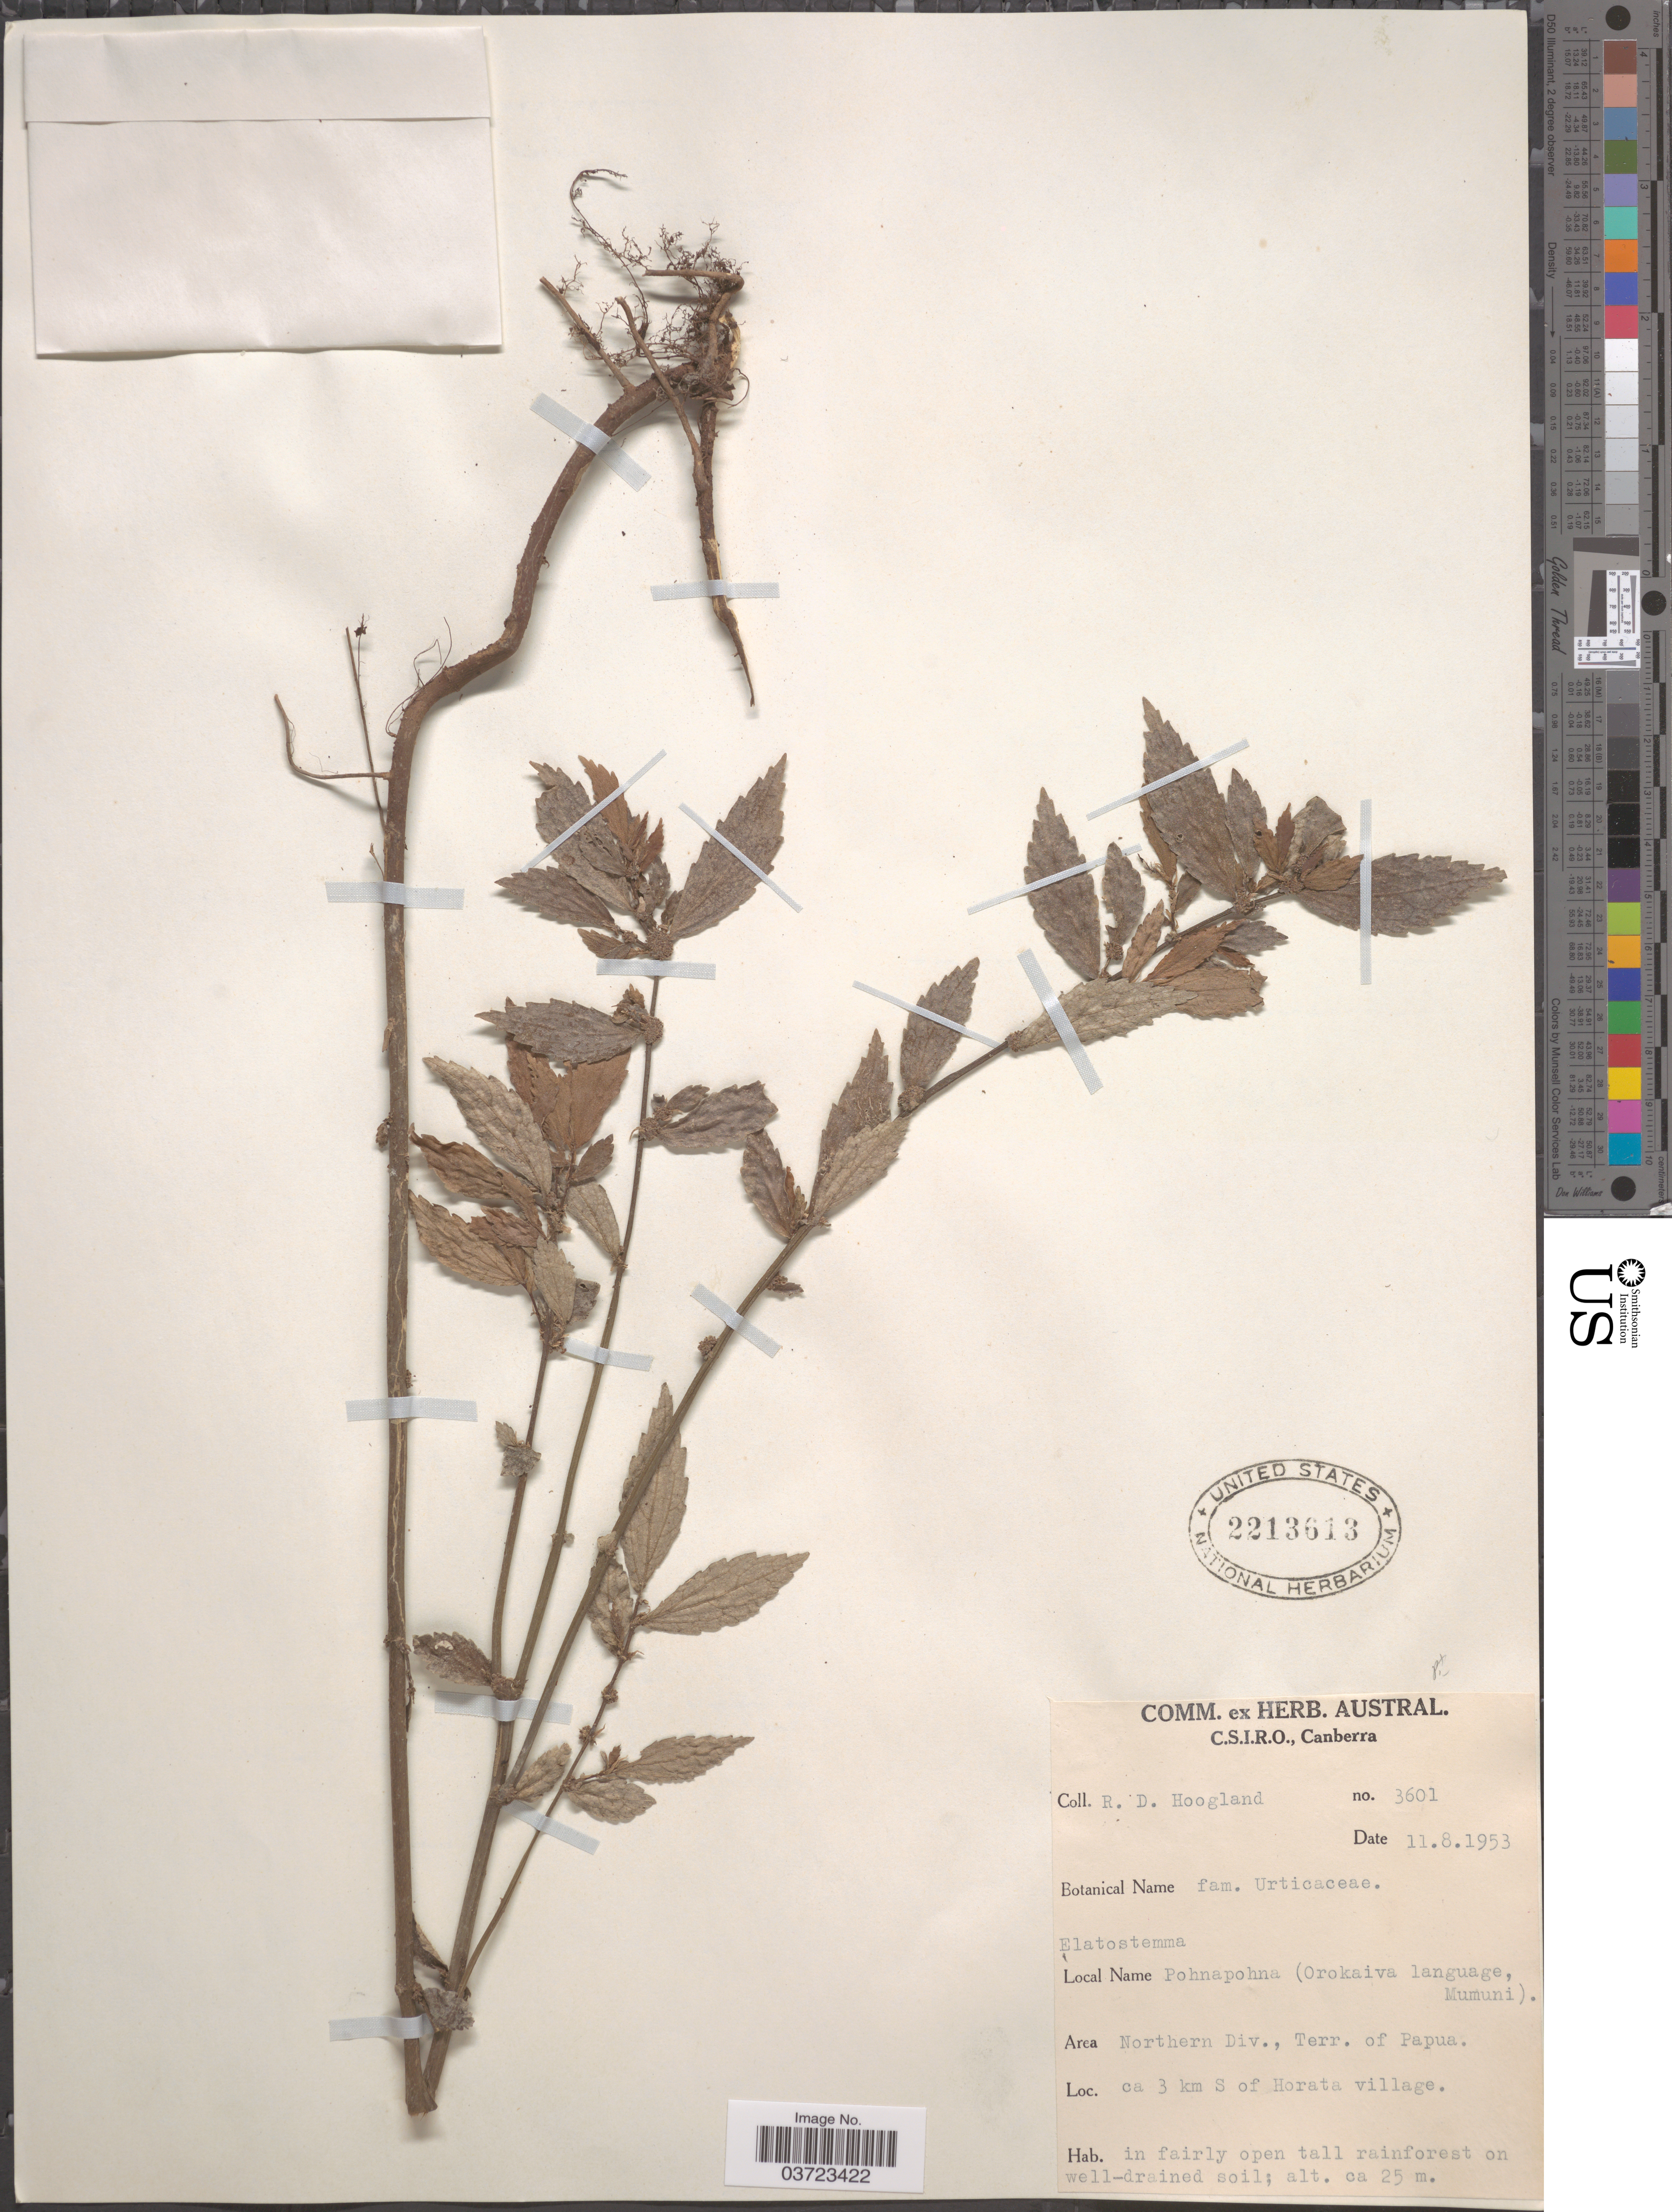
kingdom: Plantae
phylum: Tracheophyta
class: Magnoliopsida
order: Rosales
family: Urticaceae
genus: Elatostema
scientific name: Elatostema sp.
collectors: R. D. Hoogland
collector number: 3601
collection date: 1953-08-11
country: Papua New Guinea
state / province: Northern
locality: Area Northern Div., Terr. of Papua. ca 3 km S of Horata village.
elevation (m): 25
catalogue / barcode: US 2213613